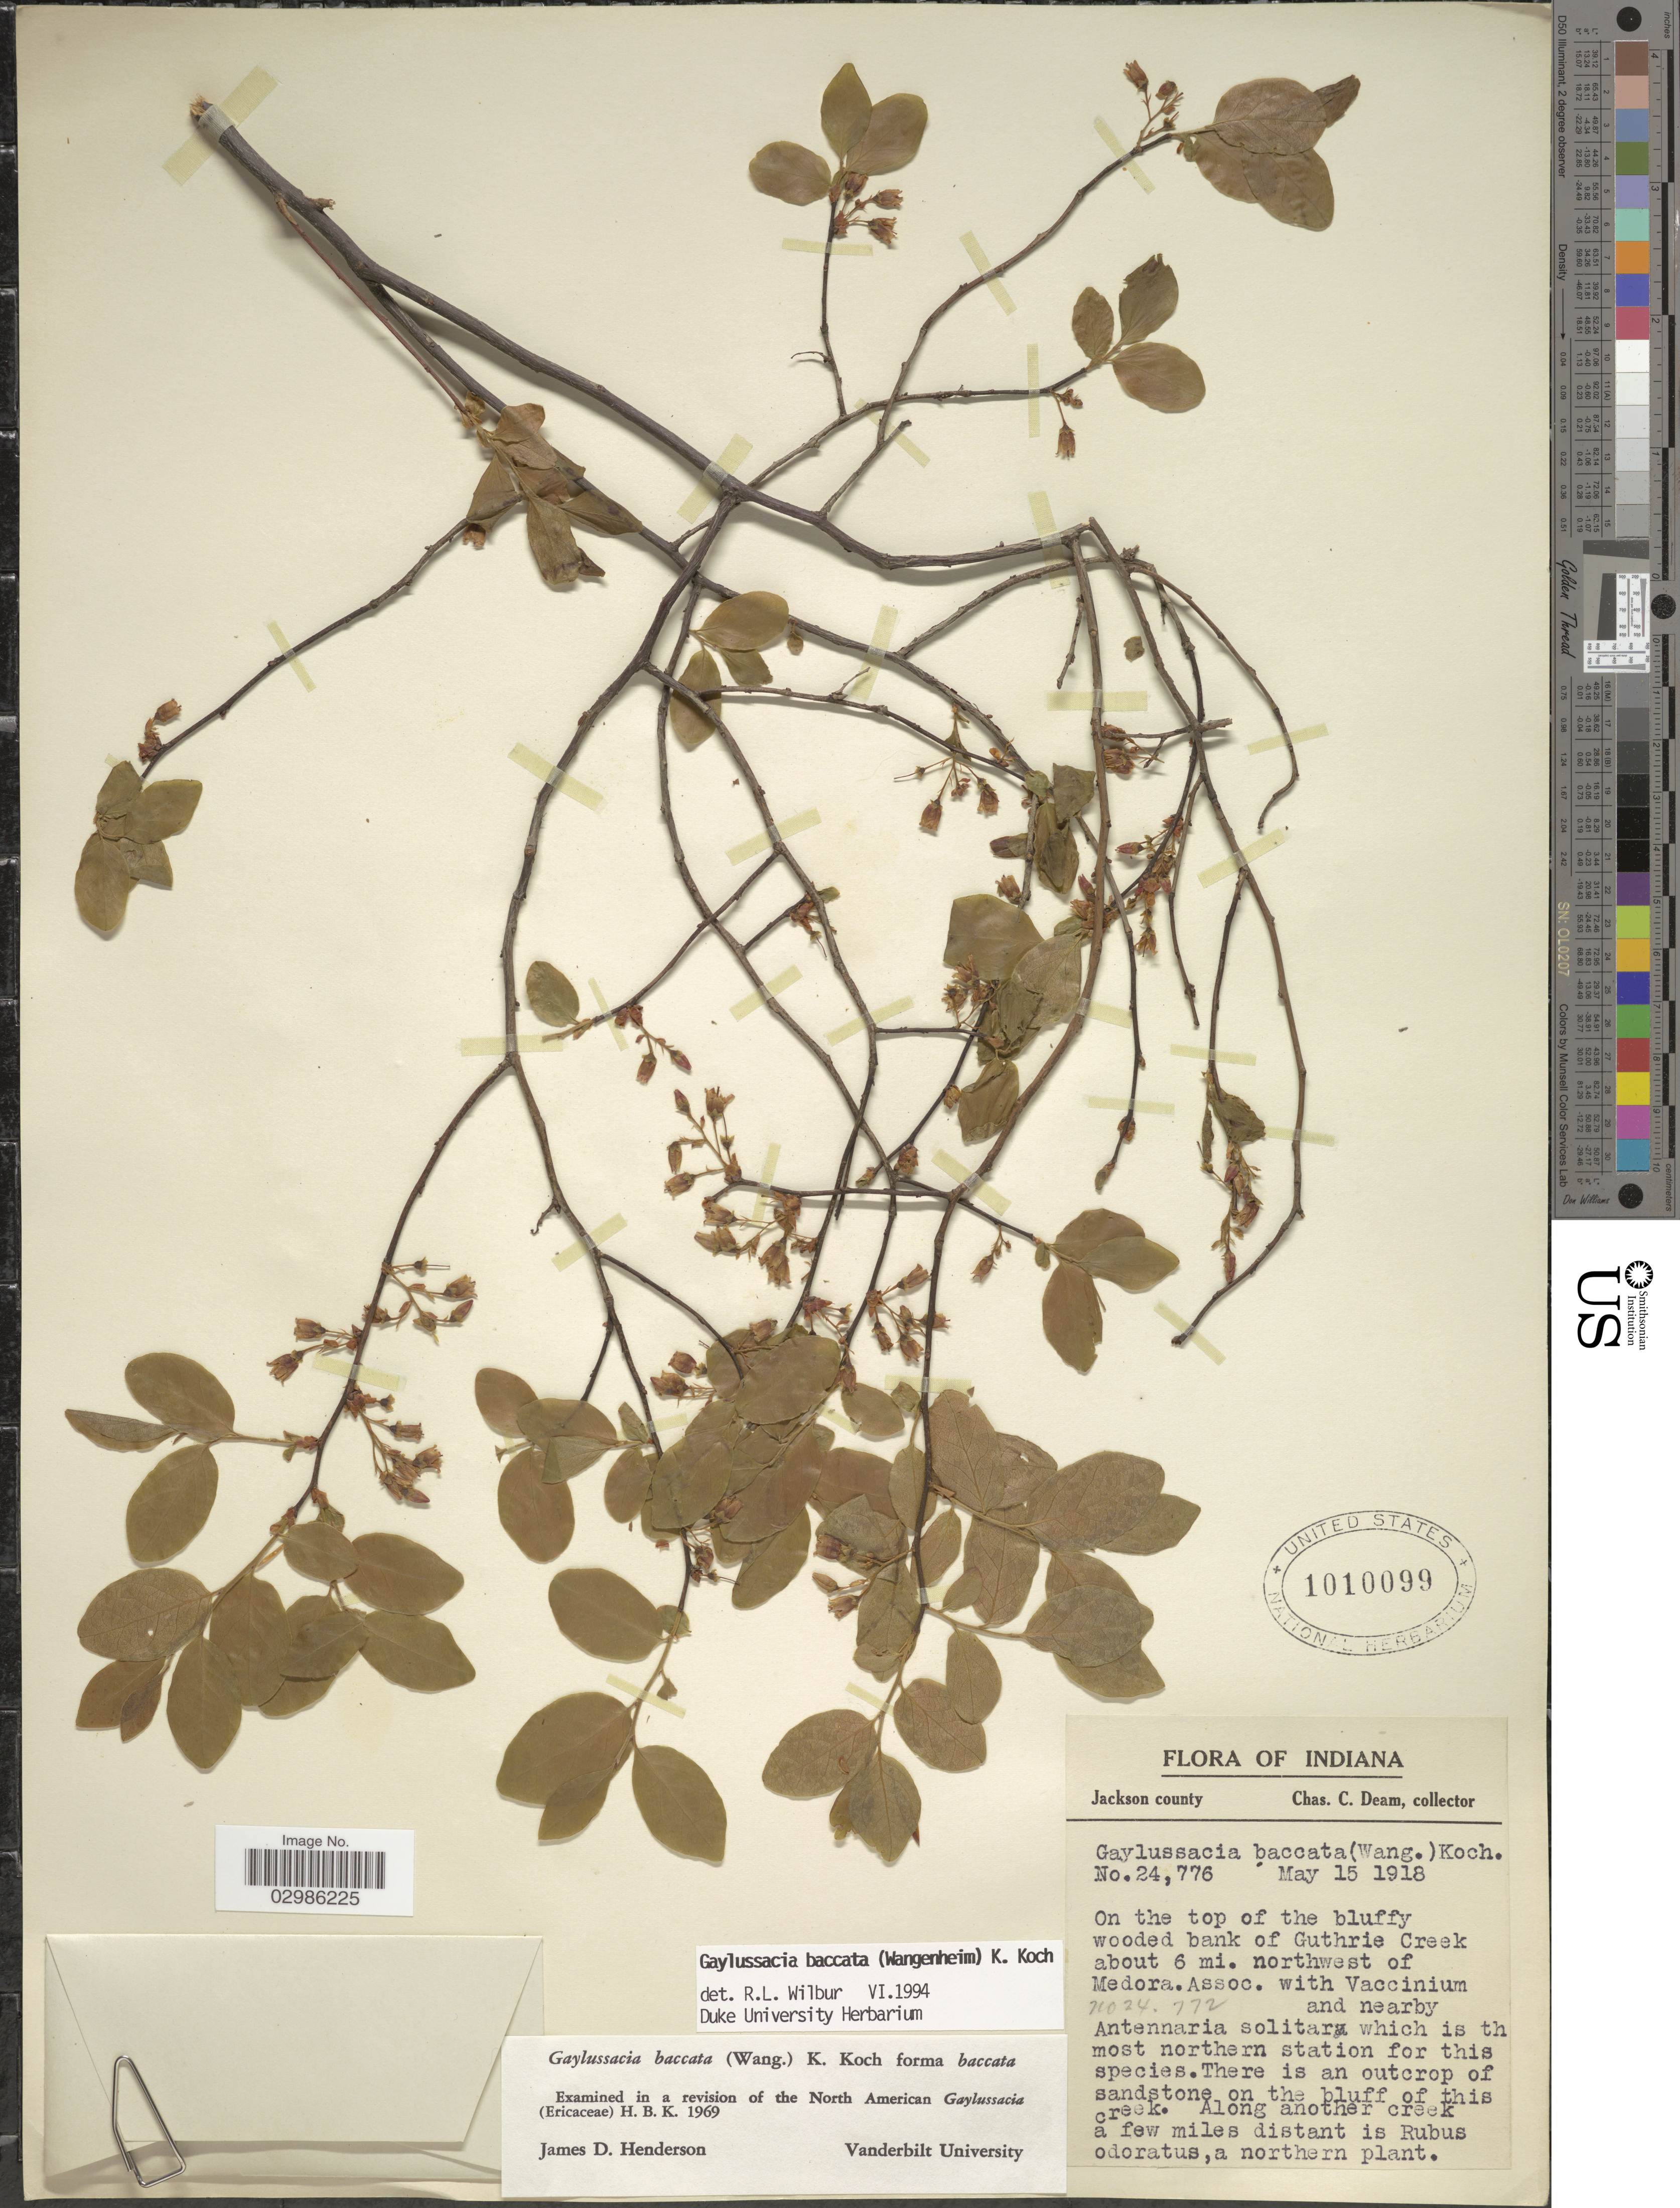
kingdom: Plantae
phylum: Tracheophyta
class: Magnoliopsida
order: Ericales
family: Ericaceae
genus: Gaylussacia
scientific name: Gaylussacia baccata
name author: (Wangenh.) K. Koch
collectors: C. C. Deam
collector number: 24776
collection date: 1918-05-15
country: United States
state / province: Indiana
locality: Jackson County, On the top of the bluffy wooded bank of the Guthrie Creek about 6 mi. northwest of Medora.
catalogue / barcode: US 1010099